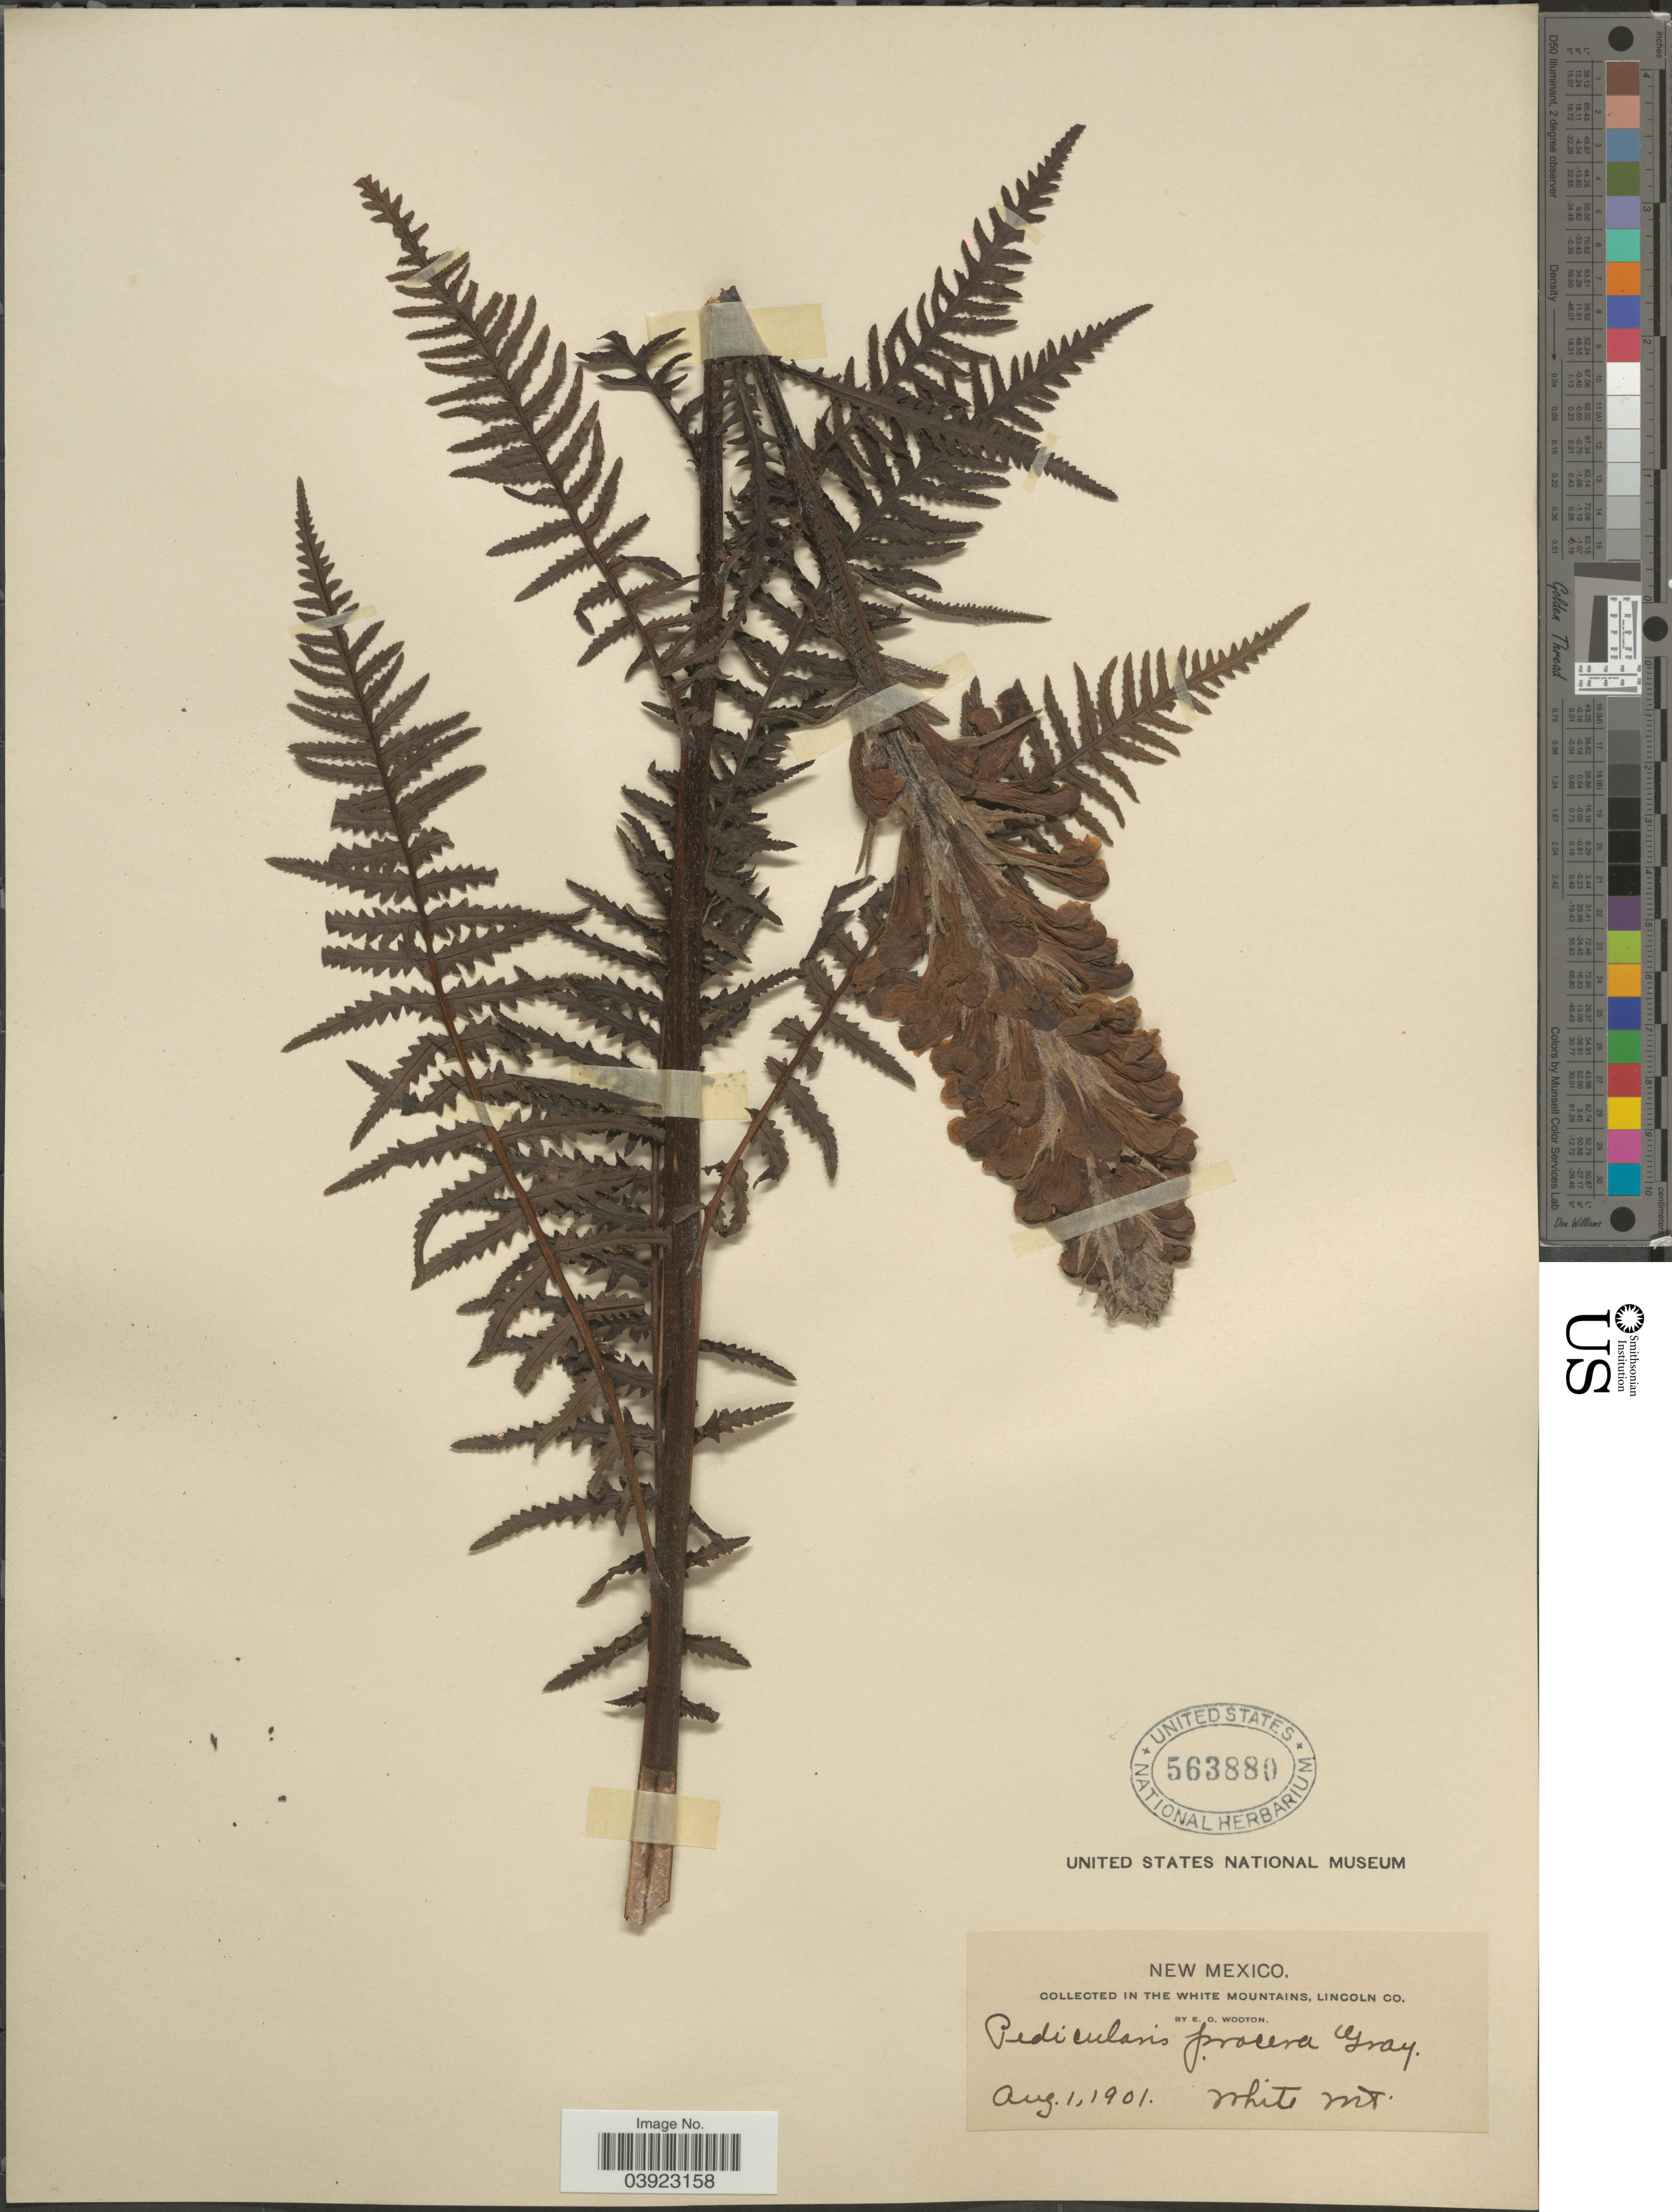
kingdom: Plantae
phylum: Tracheophyta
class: Magnoliopsida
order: Lamiales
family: Orobanchaceae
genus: Pedicularis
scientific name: Pedicularis procera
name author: A. Gray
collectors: E. O. Wooton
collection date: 1901-08-01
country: United States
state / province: New Mexico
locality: White Mountains, Lincoln Co.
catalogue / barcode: US 563880